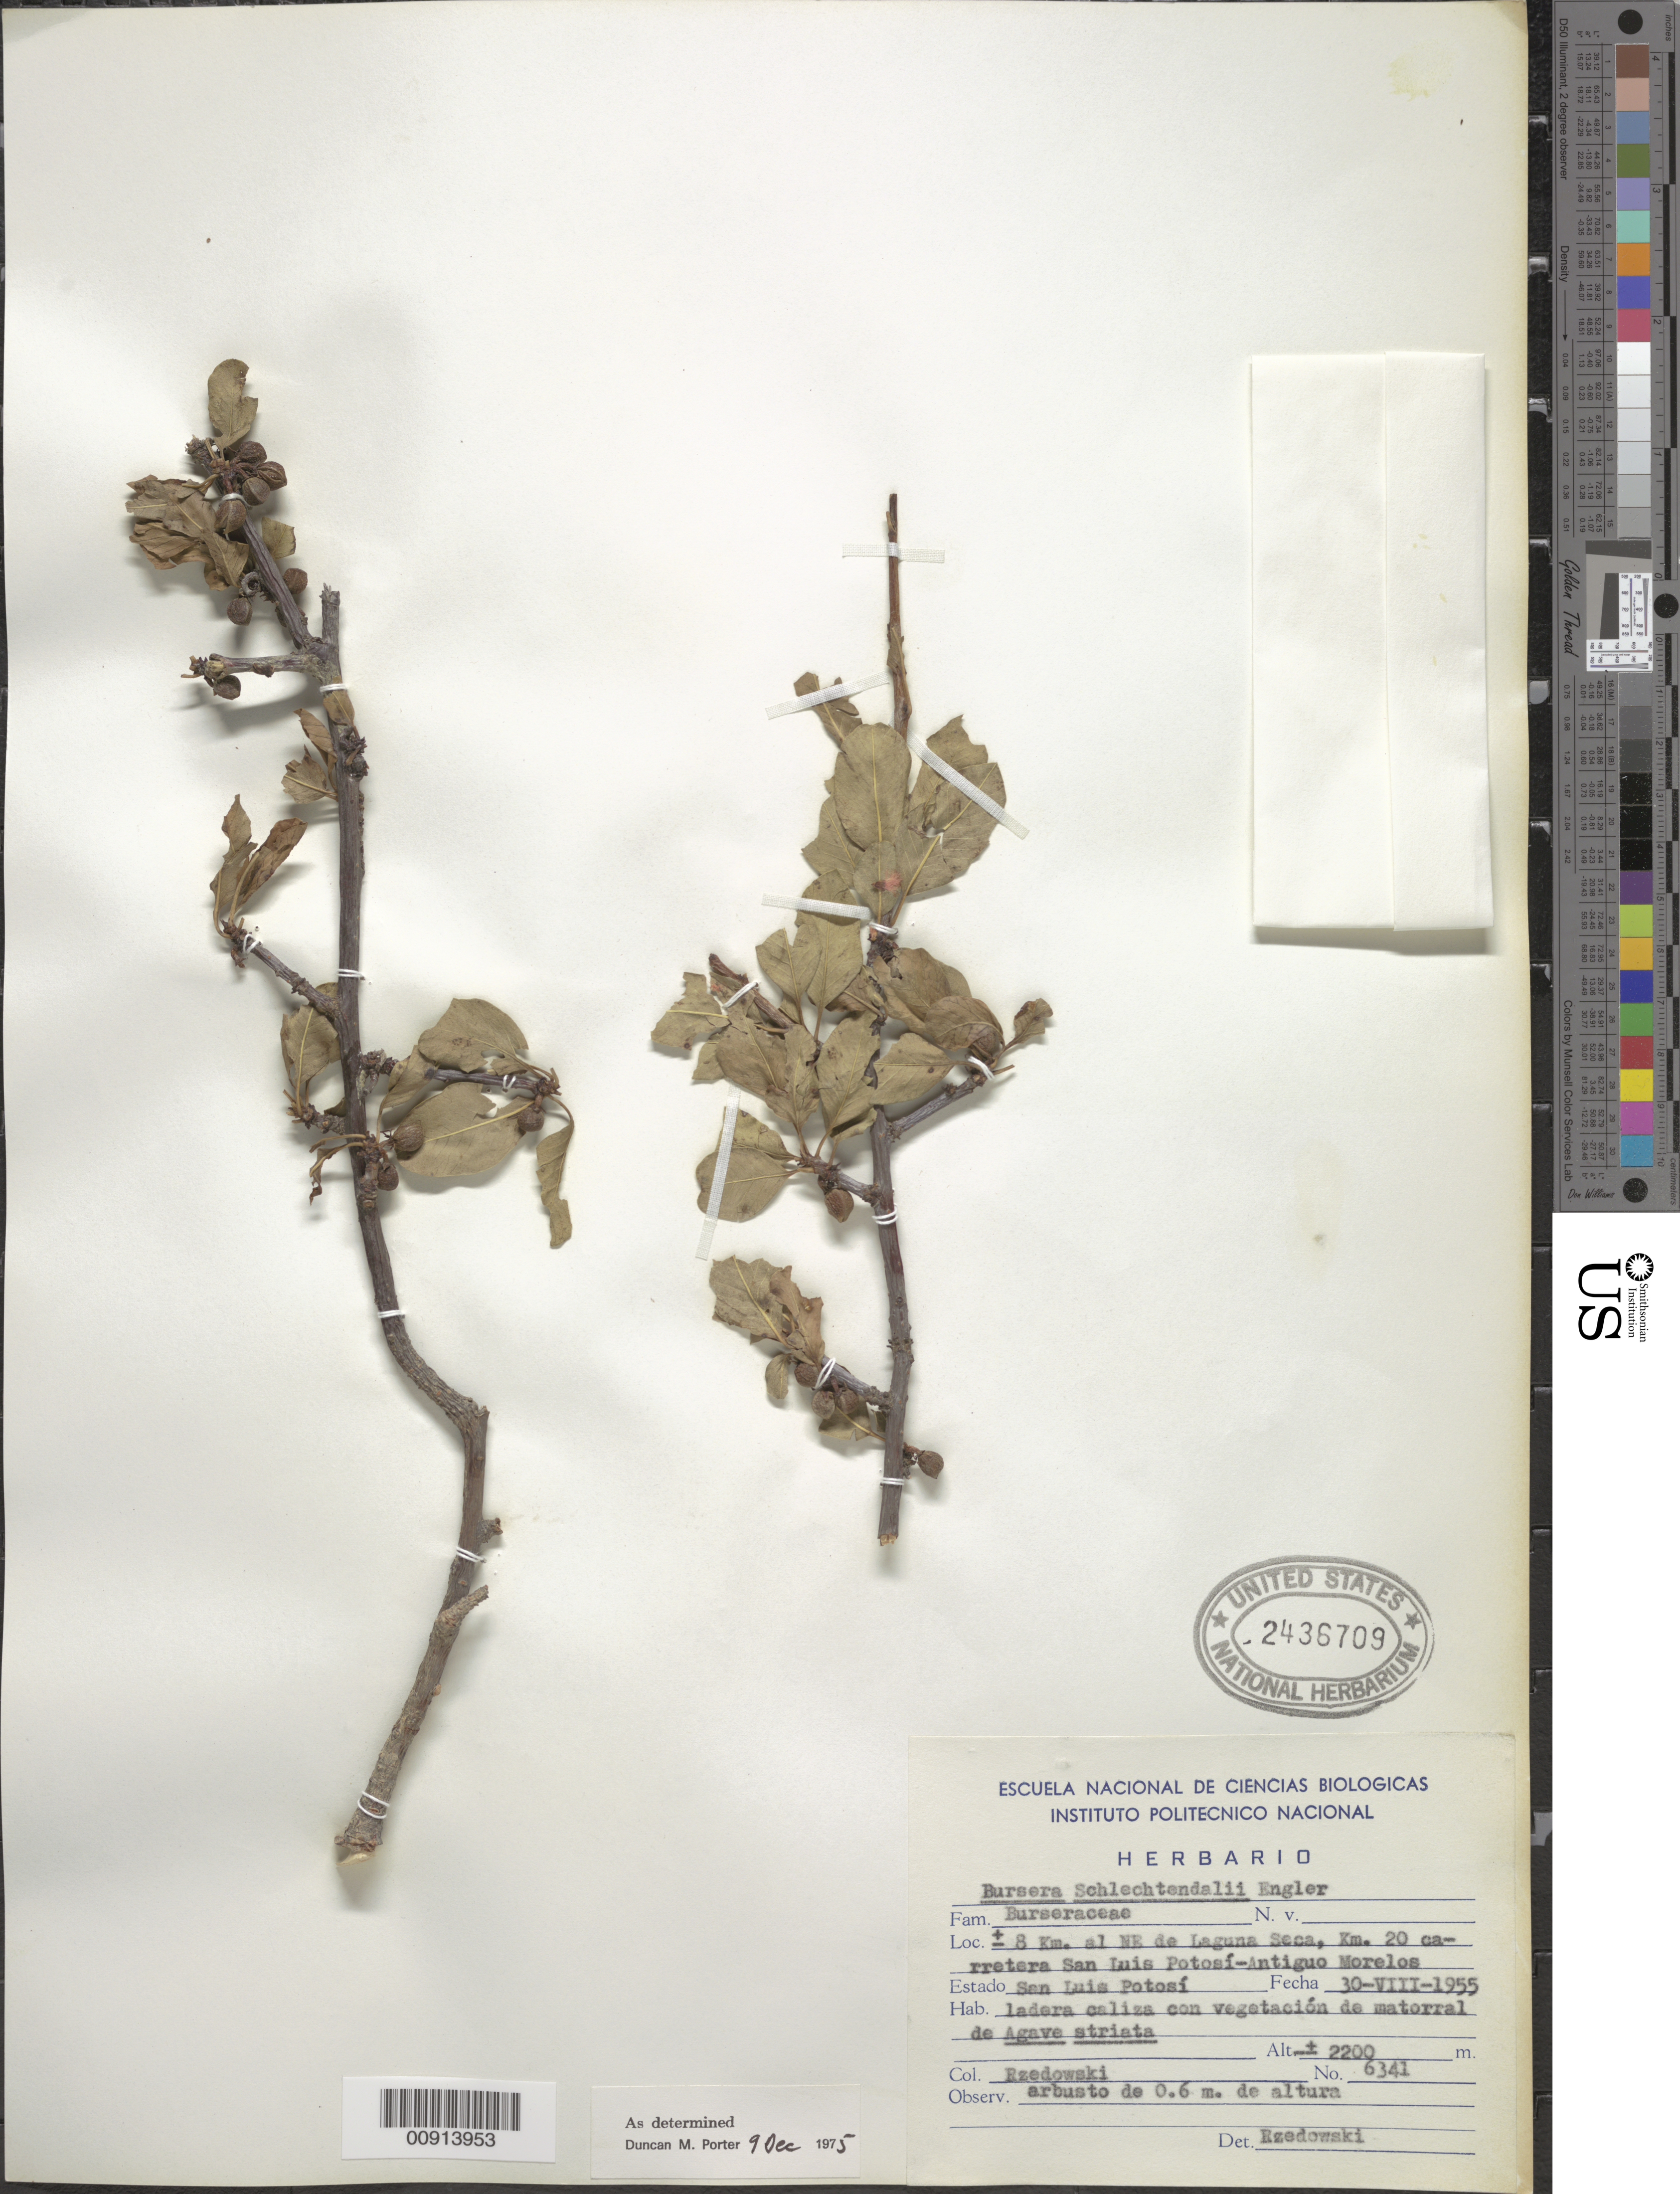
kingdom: Plantae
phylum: Tracheophyta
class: Magnoliopsida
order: Sapindales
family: Burseraceae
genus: Bursera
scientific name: Bursera schlechtendalii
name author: Engl.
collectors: J. Rzedowski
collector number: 6341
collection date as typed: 30 Aug 1955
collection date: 1955-08-30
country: Mexico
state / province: San Luis Potosí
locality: ± 8 km. al NE de Laguna Seca, Km. 20 carretera San Luis Potosí - Antiguo Morelos, Estado San Luis Potosí.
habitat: Ladera caliza con vegetación de matorral de Agave striata.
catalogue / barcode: US 2436709